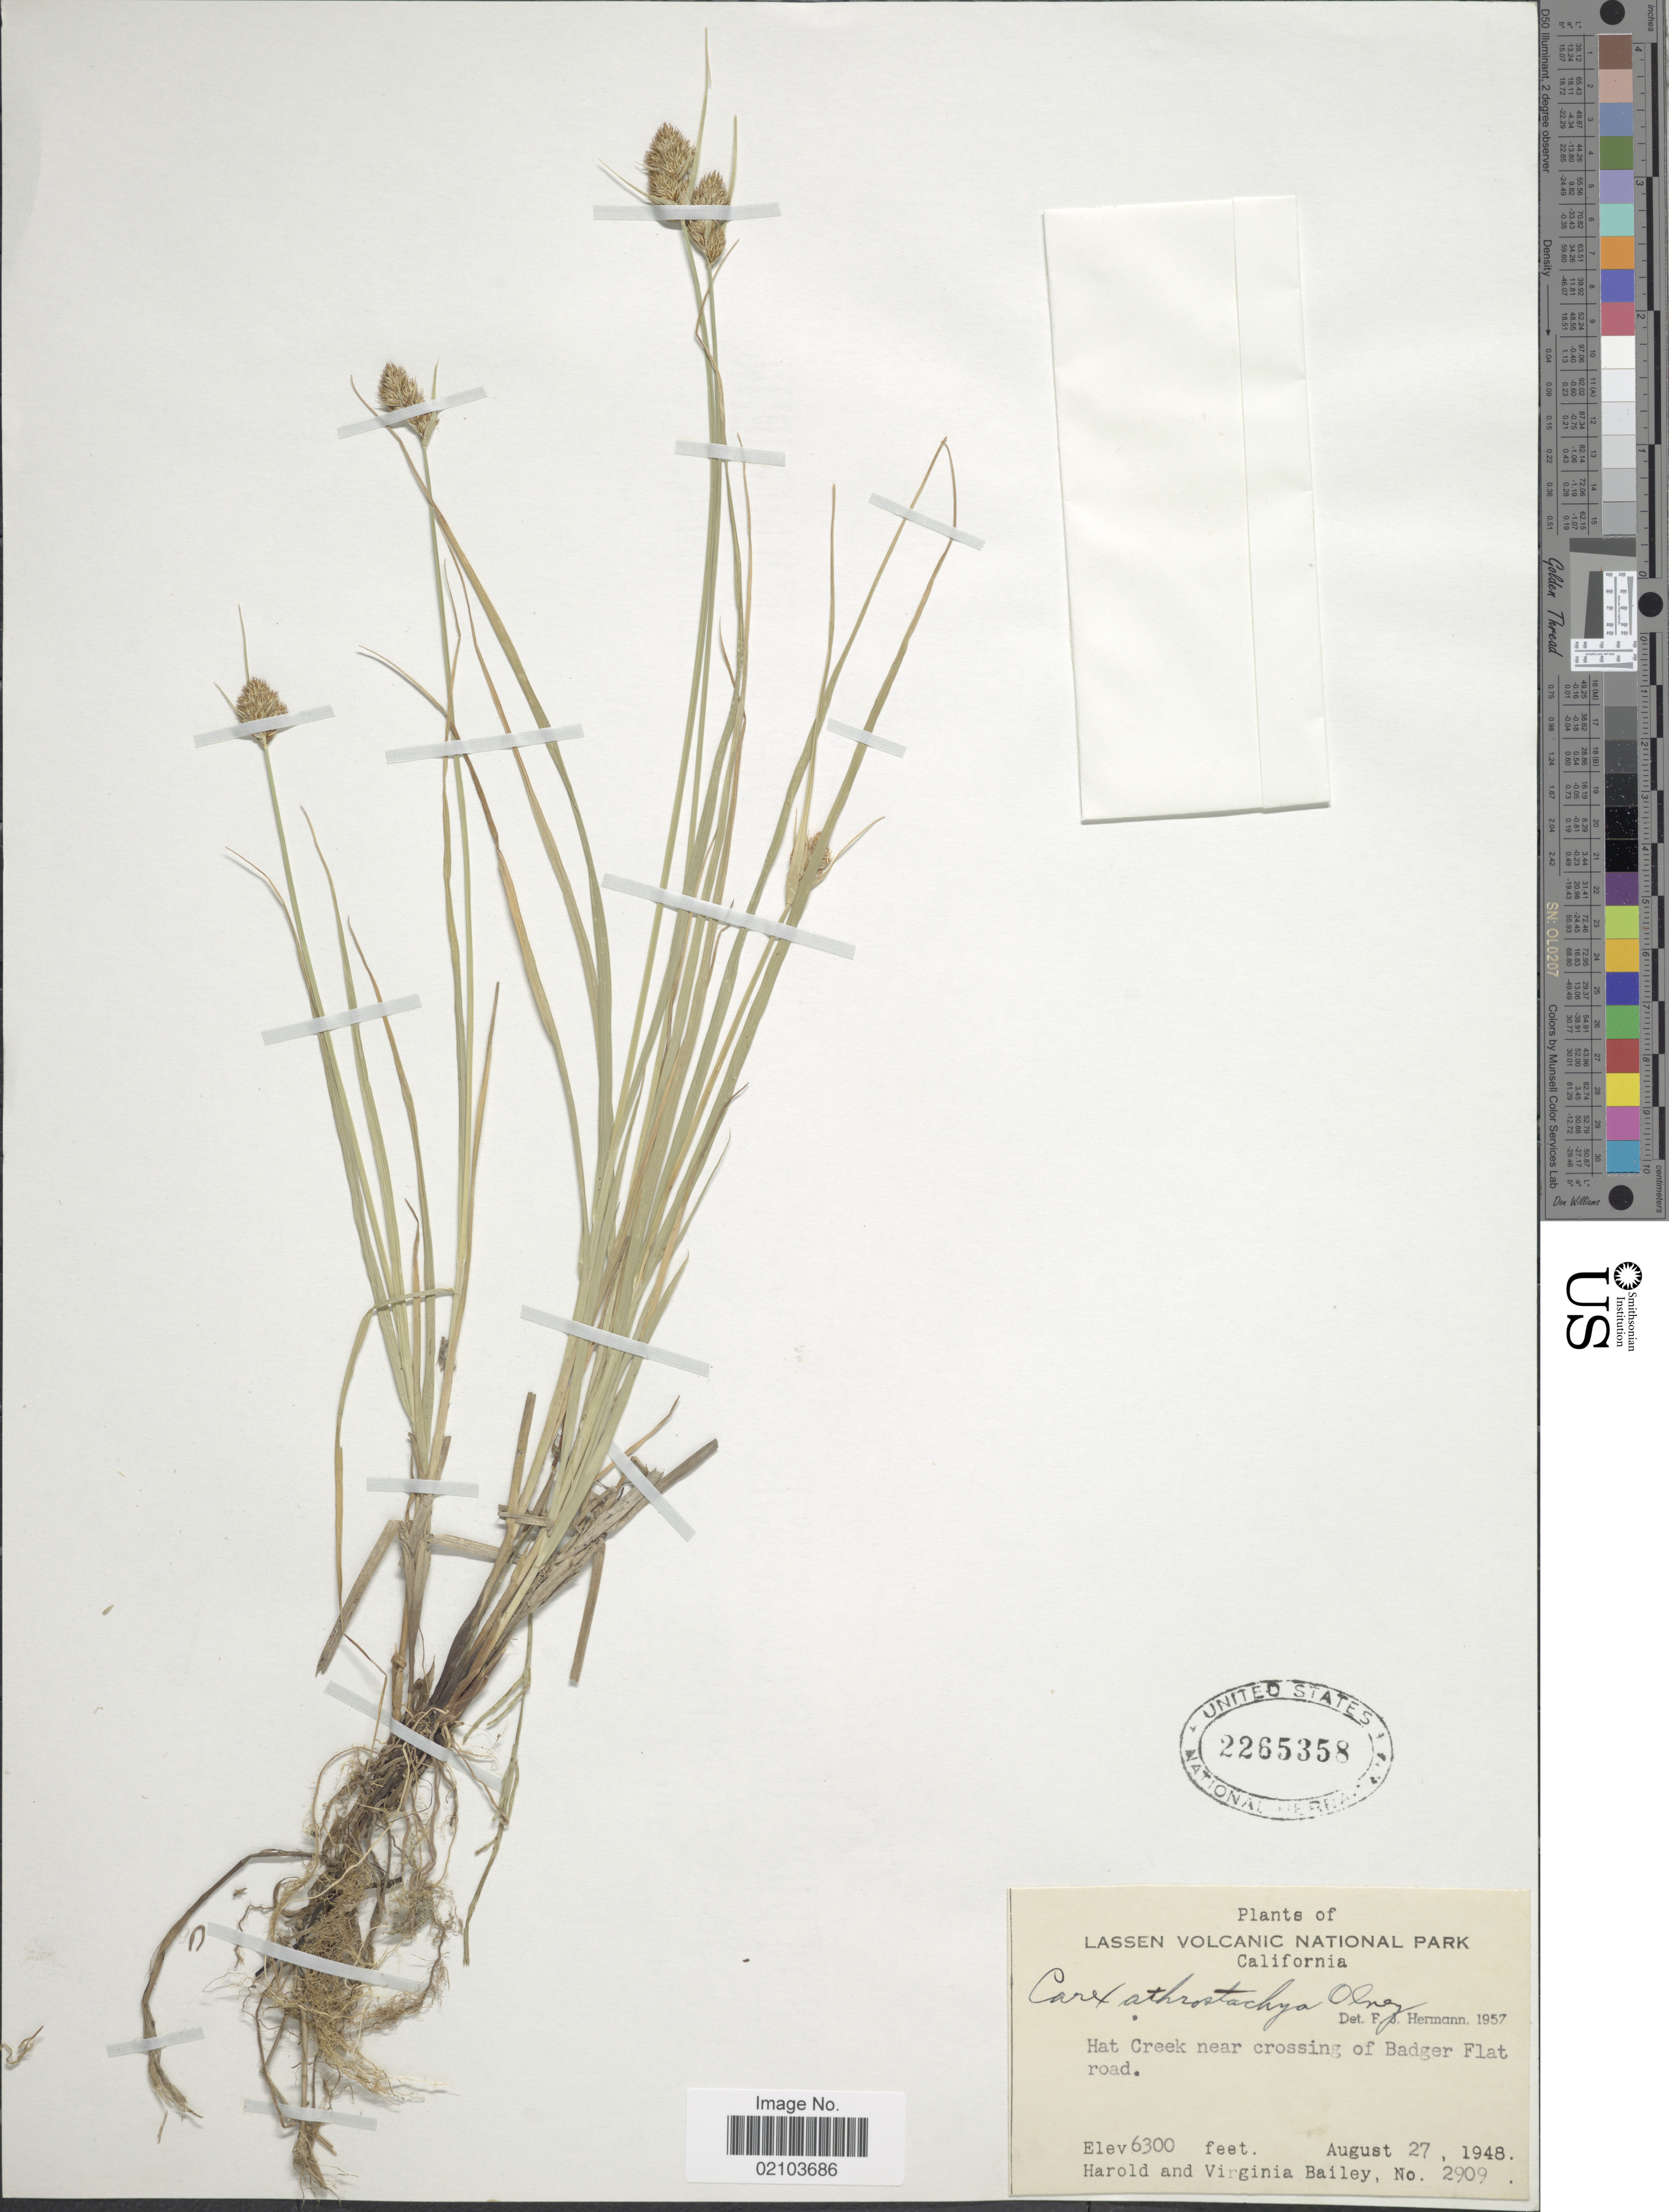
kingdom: Plantae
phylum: Tracheophyta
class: Liliopsida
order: Poales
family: Cyperaceae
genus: Carex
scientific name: Carex athrostachya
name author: Olney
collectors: H. Bailey & V. L. Bailey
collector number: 2909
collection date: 1948-08-27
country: United States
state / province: California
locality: Lassen Volcanic National Park. Hat Creek near crossing of Badger Flat road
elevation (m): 1920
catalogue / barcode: US 2265358